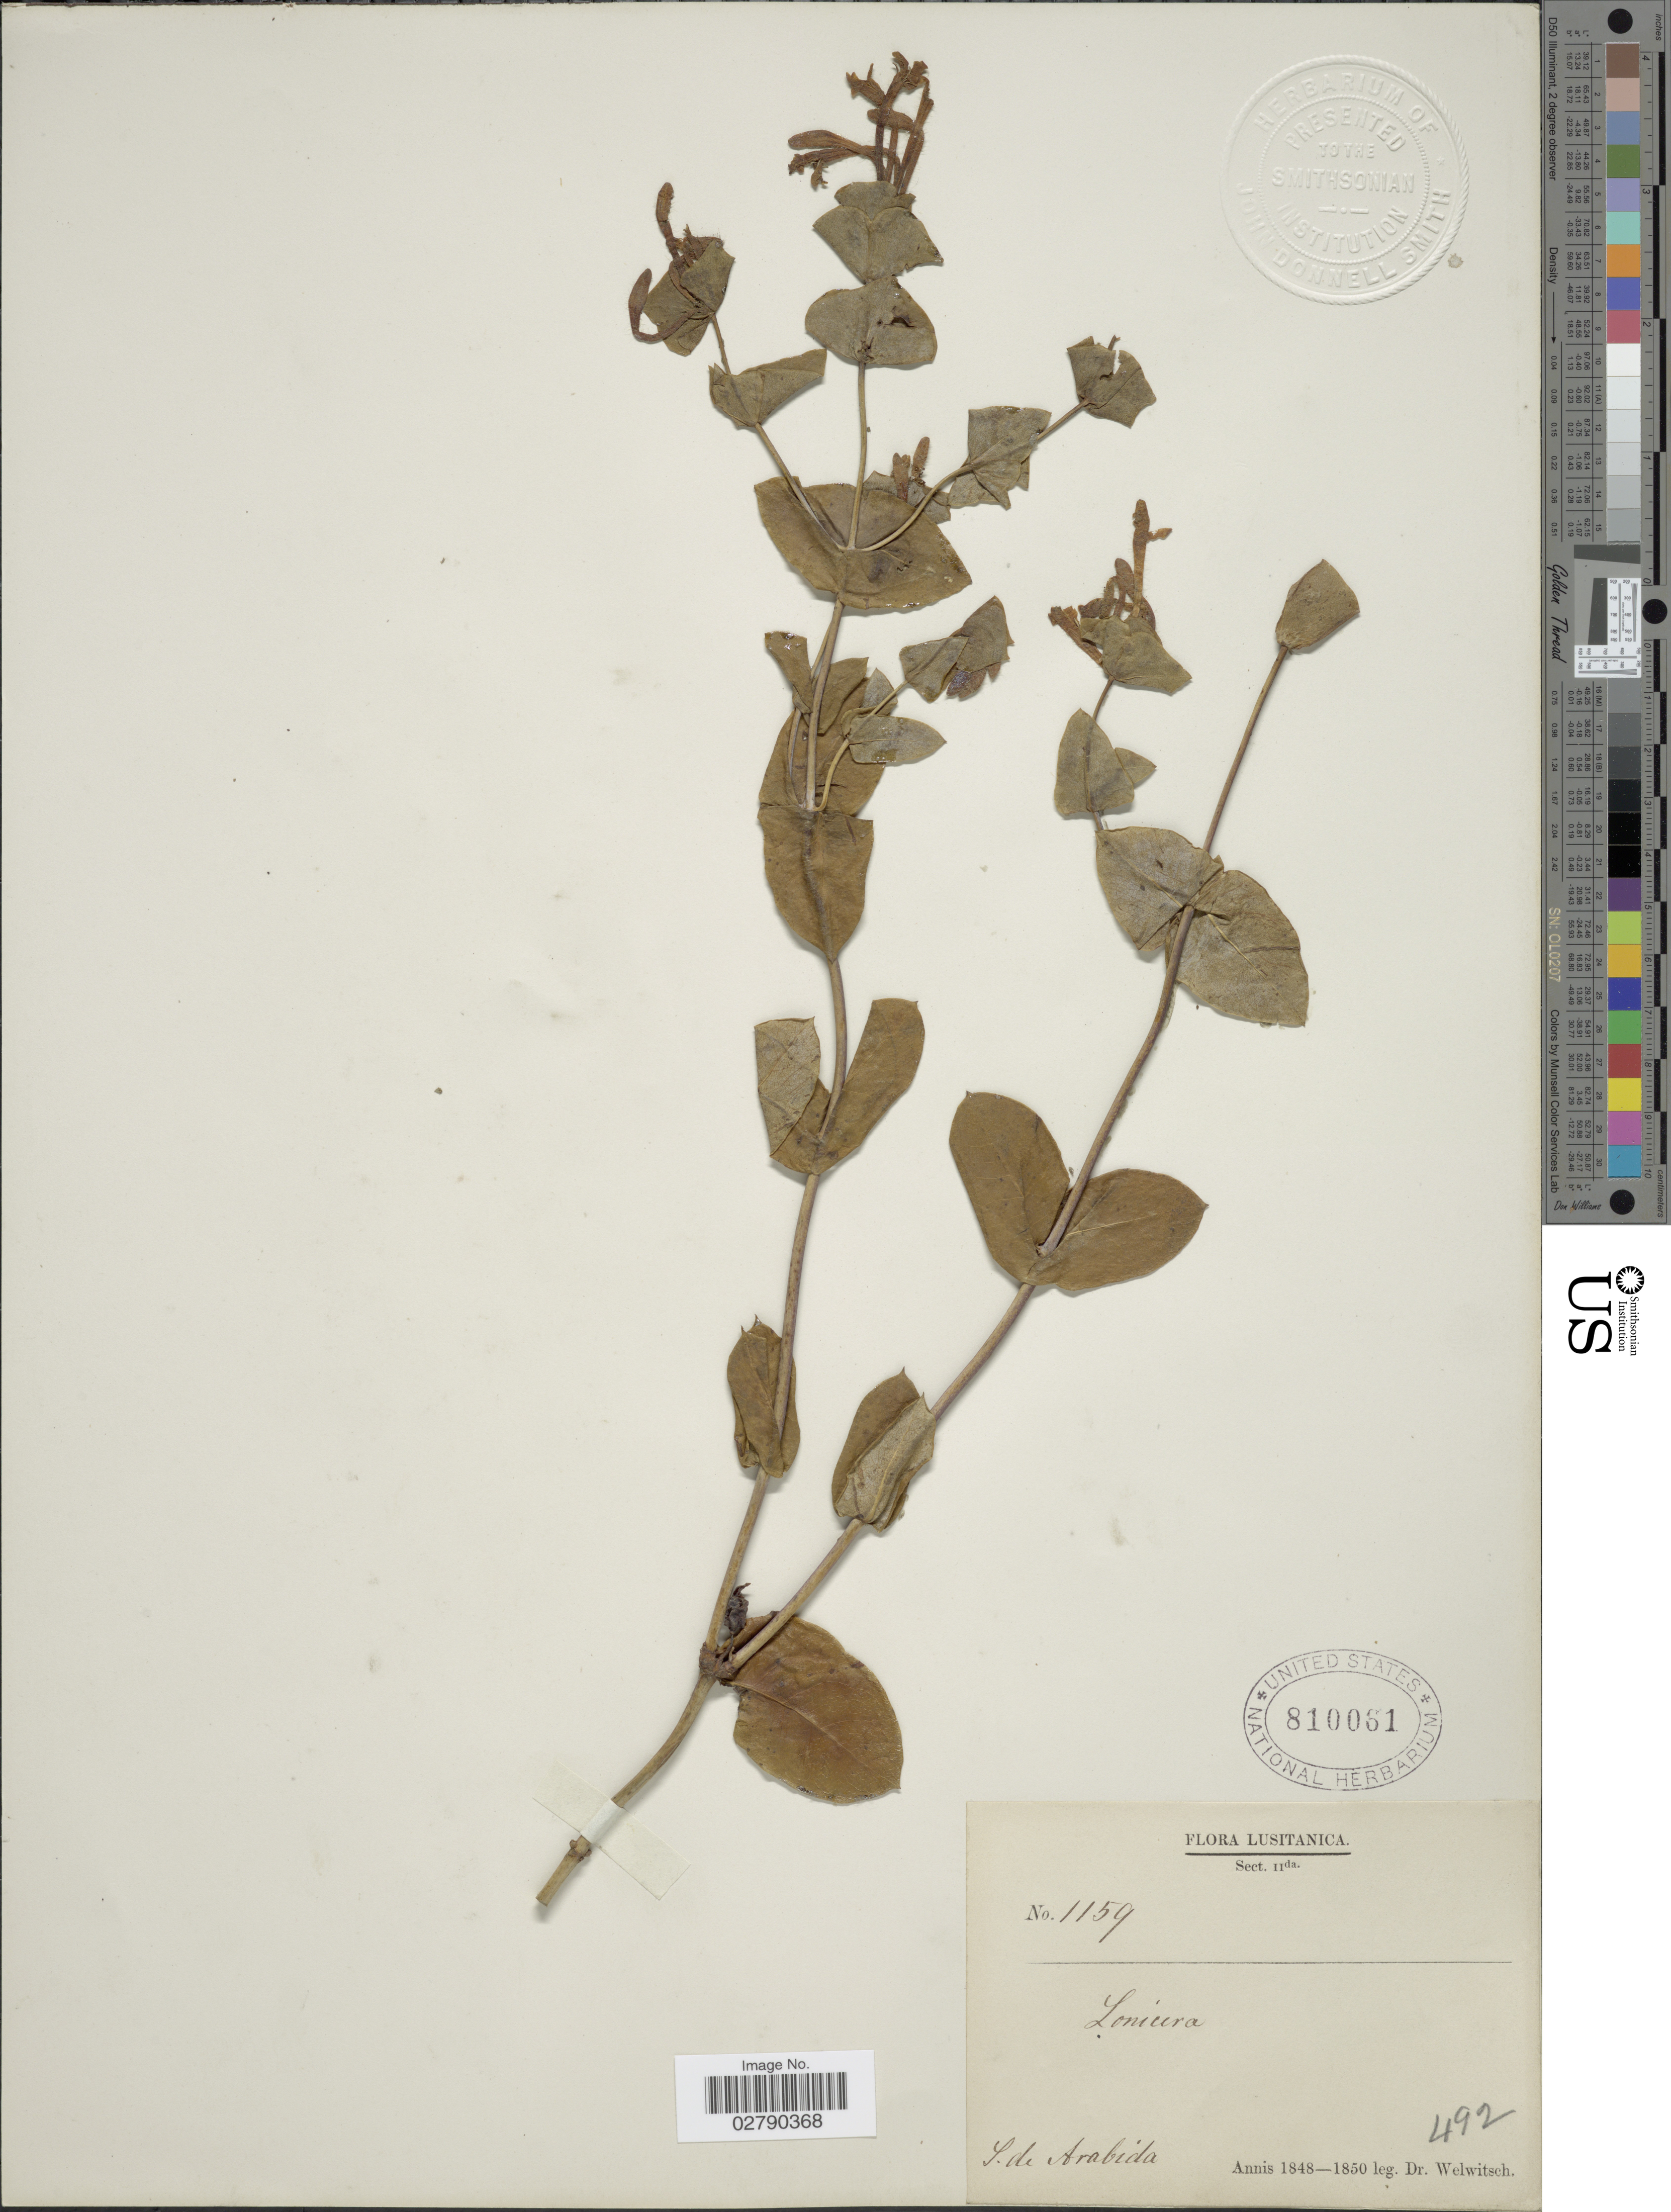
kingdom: Plantae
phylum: Tracheophyta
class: Magnoliopsida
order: Dipsacales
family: Caprifoliaceae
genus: Lonicera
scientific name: Lonicera sp.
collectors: -. Welwitsch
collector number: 1159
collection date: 1848/1850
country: Portugal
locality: S. d Arabida. Lusitanica.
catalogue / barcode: US 810061